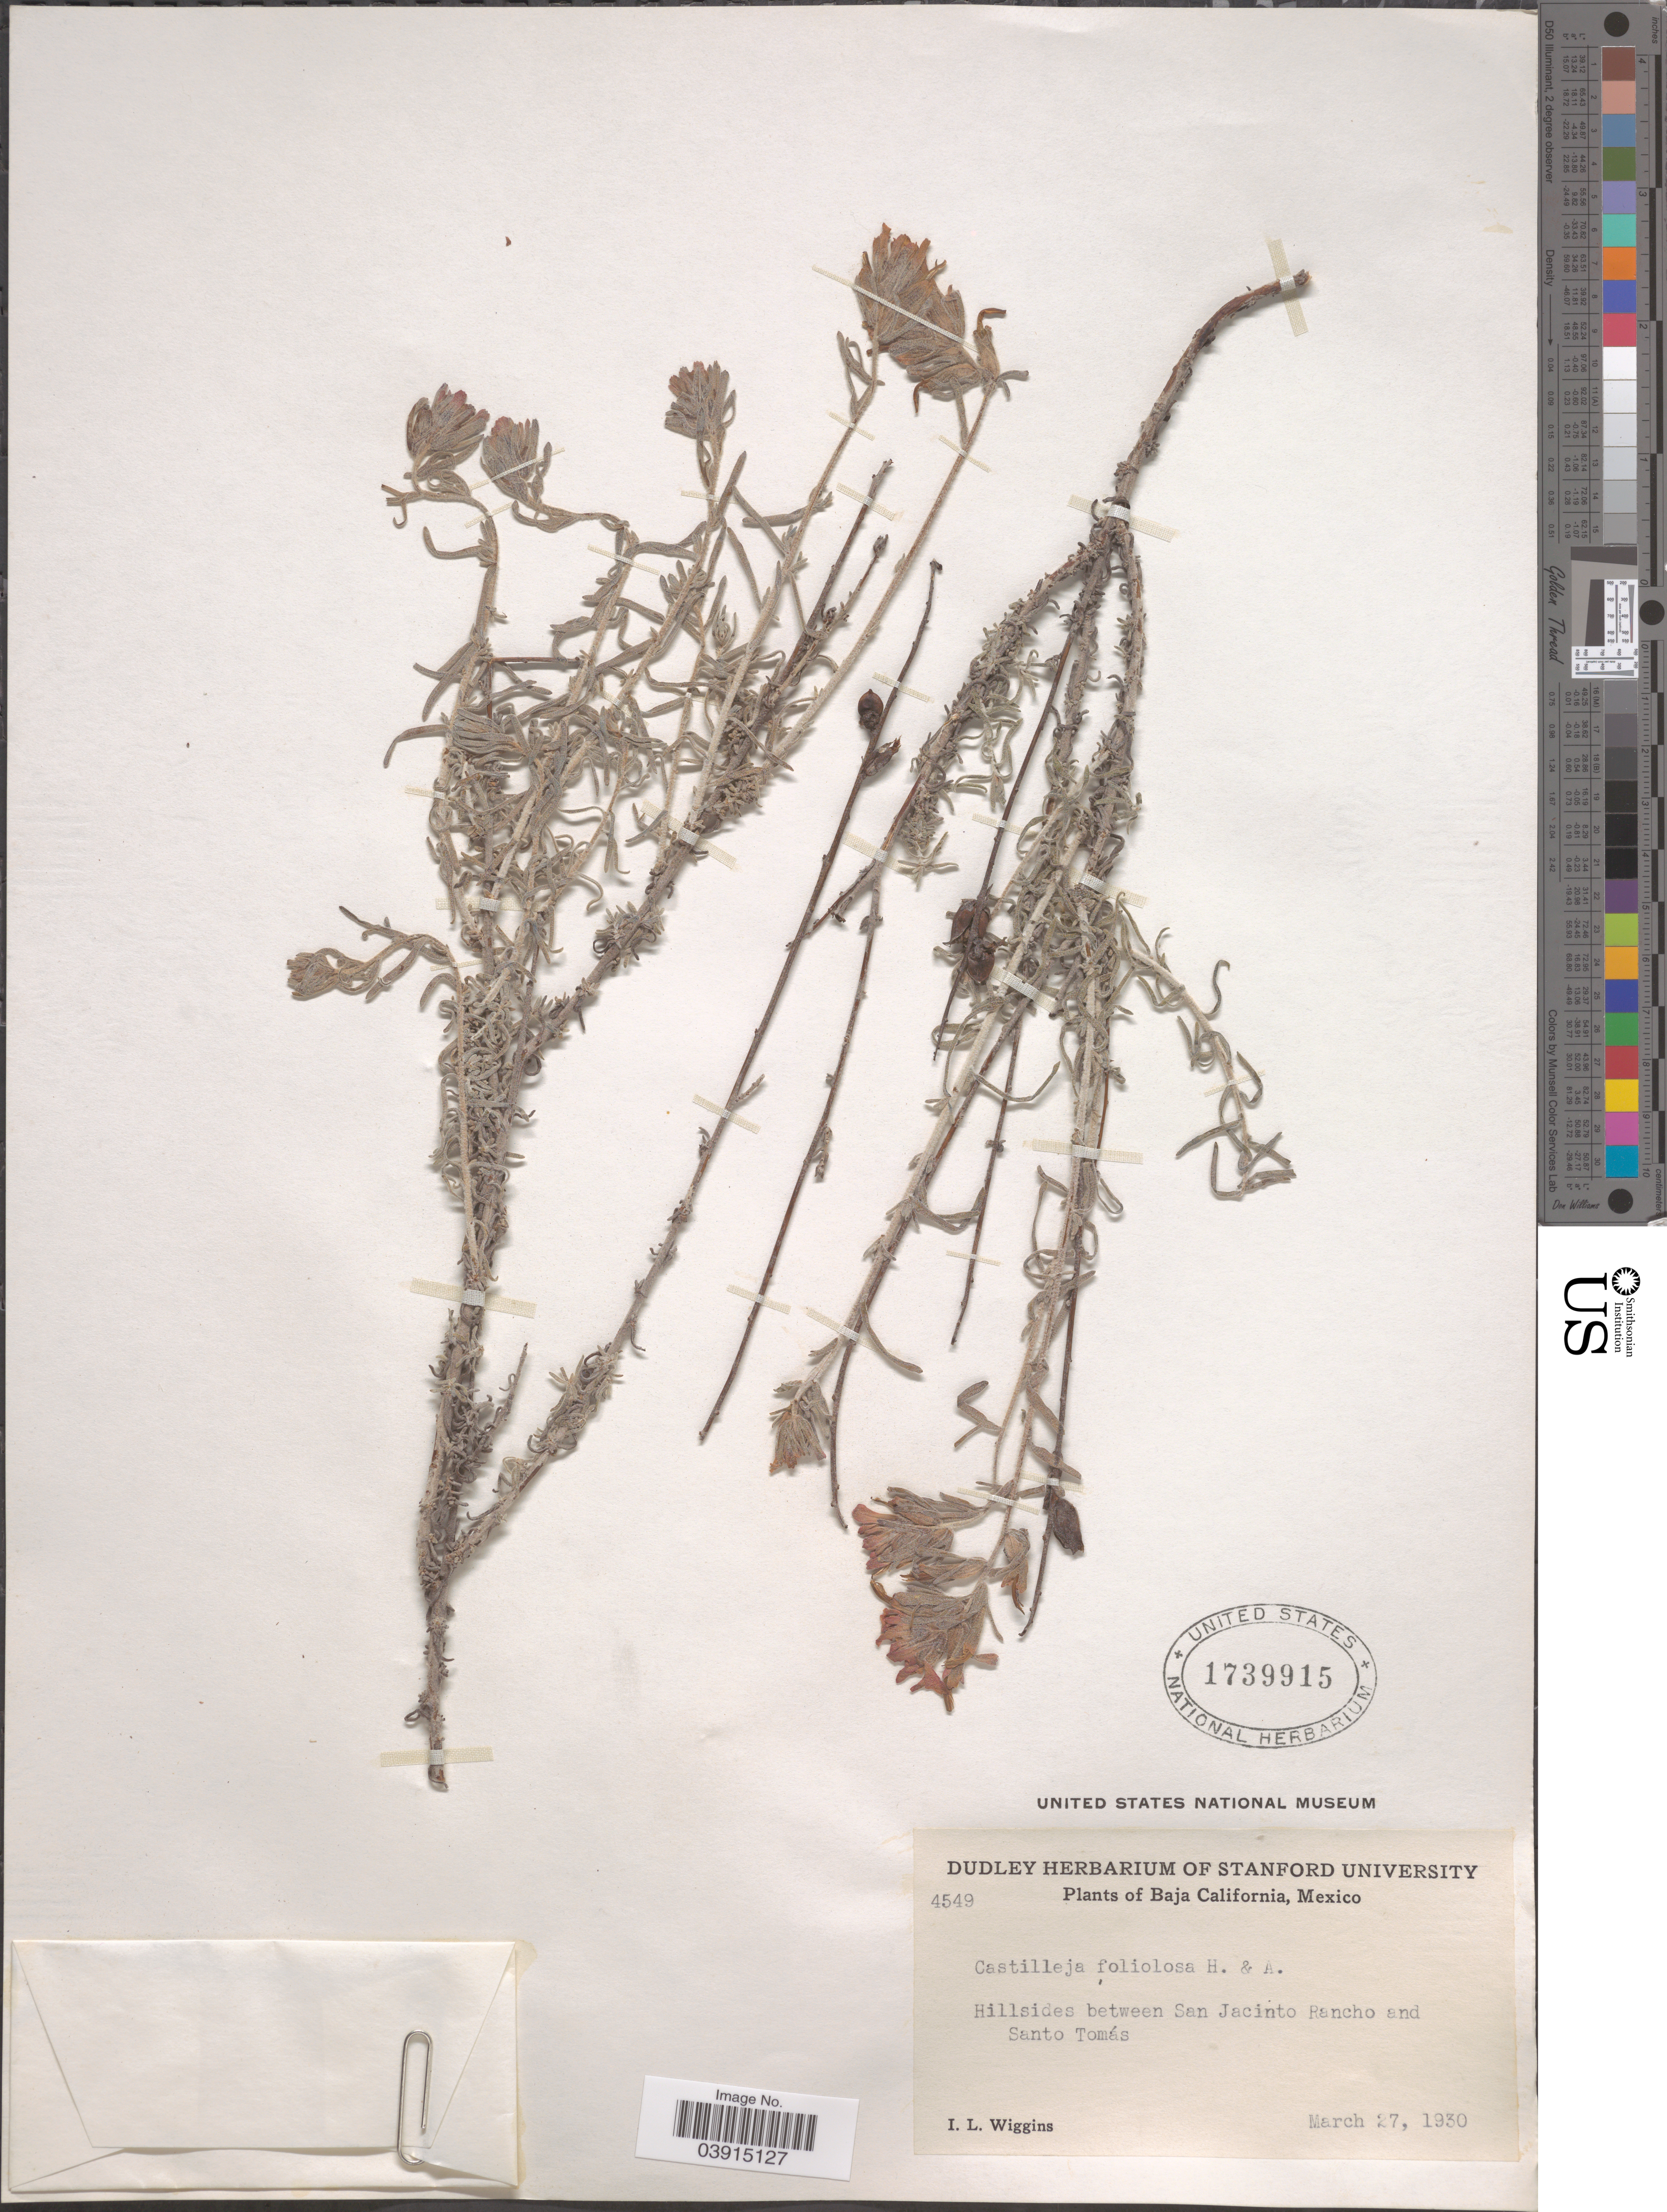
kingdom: Plantae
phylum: Tracheophyta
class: Magnoliopsida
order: Lamiales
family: Orobanchaceae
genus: Castilleja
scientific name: Castilleja foliolosa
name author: Hook. f.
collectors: I. L. Wiggins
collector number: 4549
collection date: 1930-03-27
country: Mexico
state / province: Baja California Norte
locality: Hillsides between San Jacinto Rancho and Santo Tomás.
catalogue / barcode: US 1739915